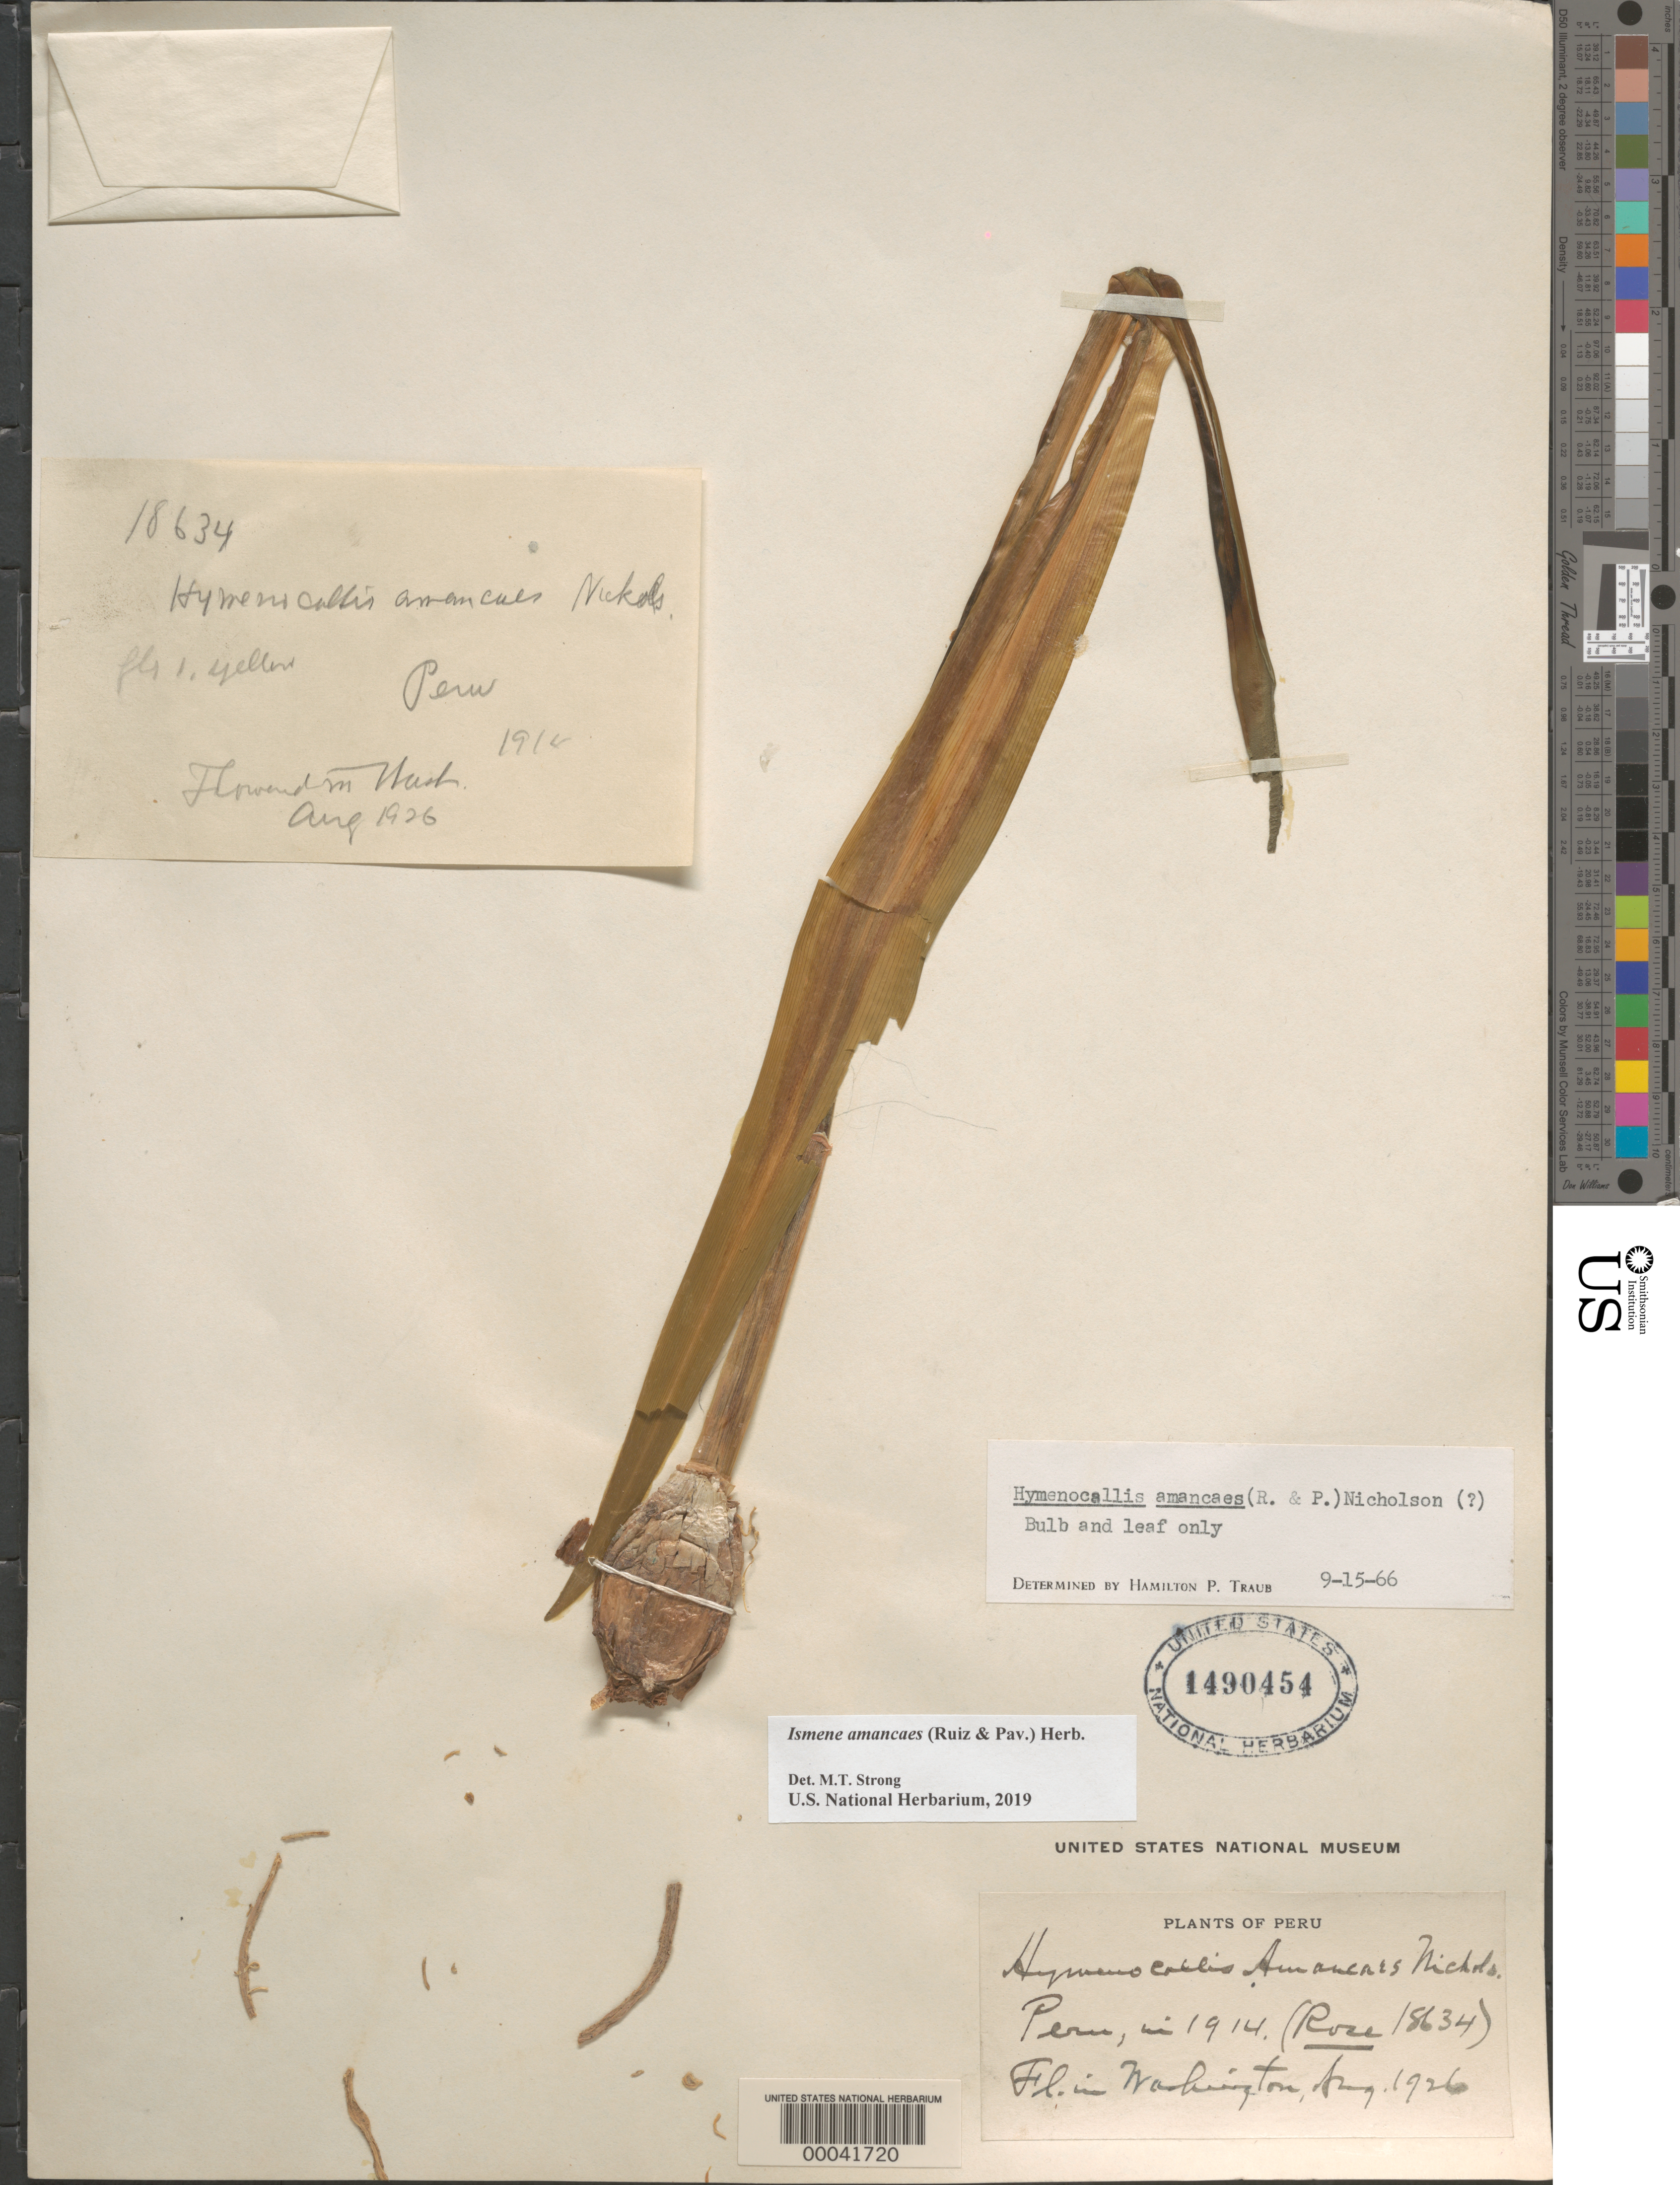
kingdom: Plantae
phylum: Tracheophyta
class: Liliopsida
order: Asparagales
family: Amaryllidaceae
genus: Ismene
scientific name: Ismene amancaes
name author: (Ker Gawl.) Herb.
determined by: Strong, Mark T., (BOT), Smithsonian Institution - National Museum of Natural History (UNITED STATES)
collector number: Rose 18634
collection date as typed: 1914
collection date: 1914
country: Peru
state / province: San Martín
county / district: Mariscal Cáceres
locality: Rio Huallaga, margen Derecha del; Balsa Probana; dtto. Tocache Nuevo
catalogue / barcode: US 1490454